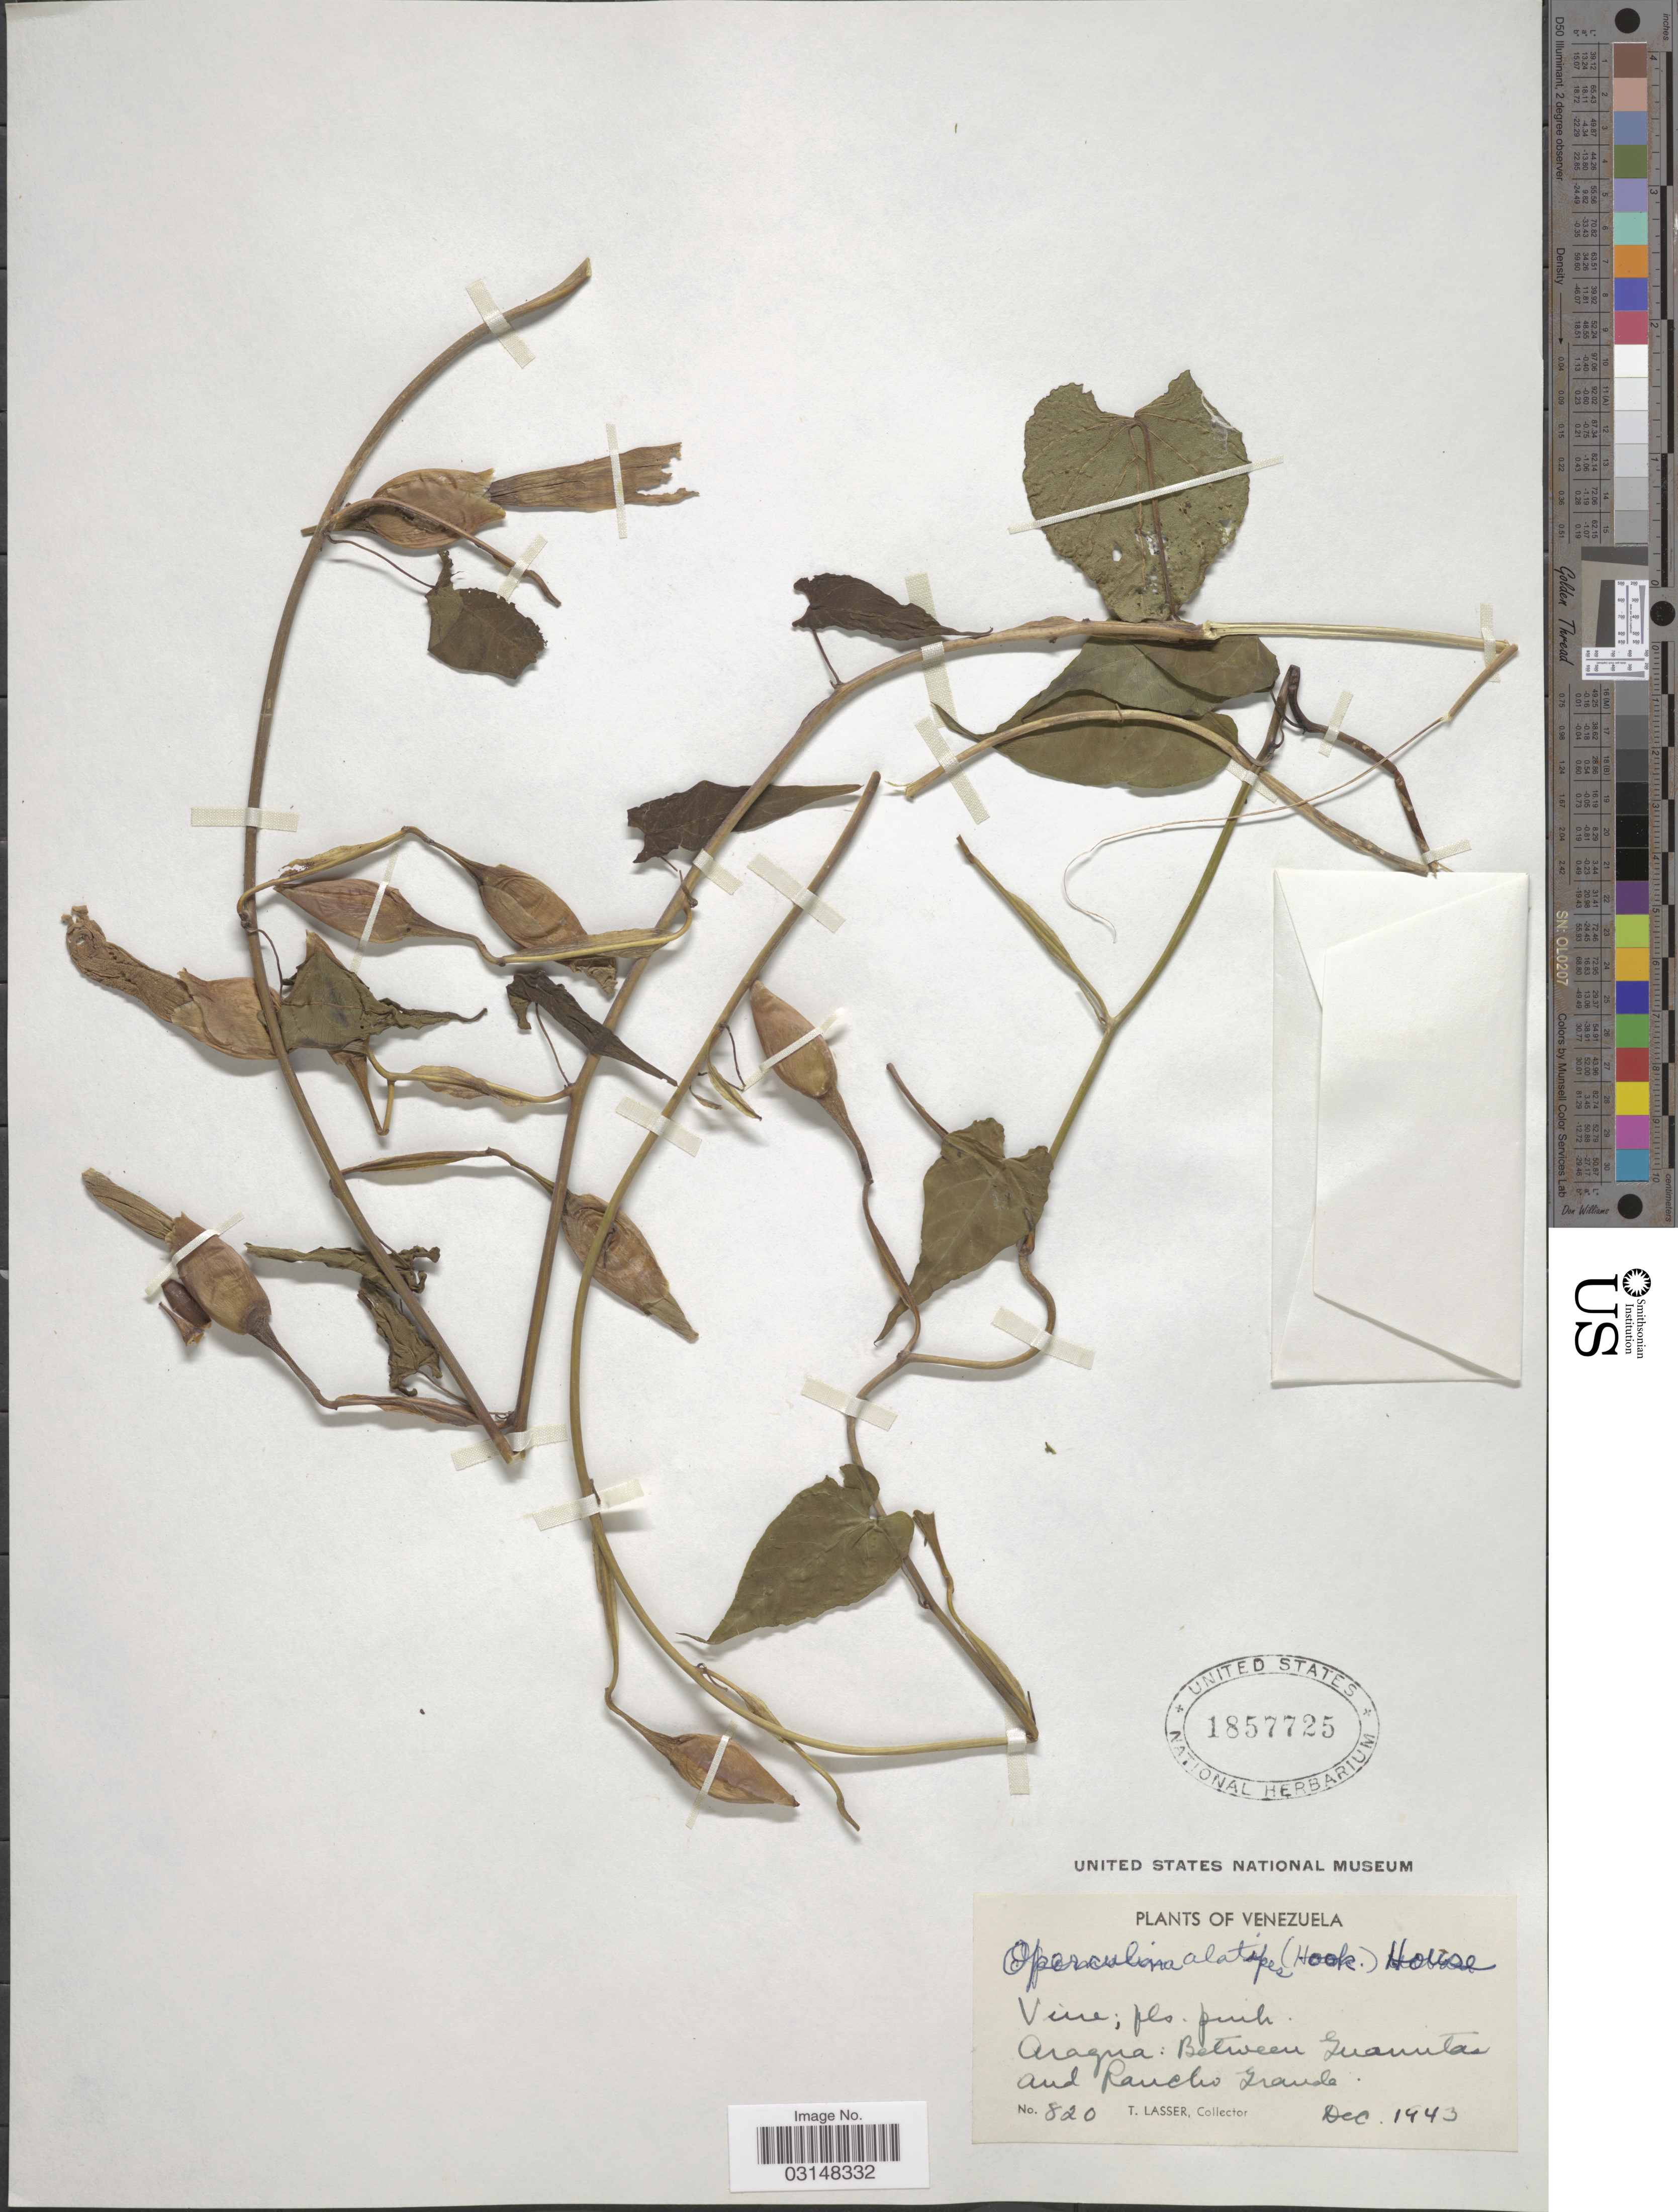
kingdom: Plantae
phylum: Tracheophyta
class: Magnoliopsida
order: Solanales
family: Convolvulaceae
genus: Operculina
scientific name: Operculina alatipes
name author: (Hook. f.) House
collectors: T. Lasser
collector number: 820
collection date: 1943-12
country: Venezuela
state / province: Aragua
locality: Between Guamitas and Rancho Grande.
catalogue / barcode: US 1857725